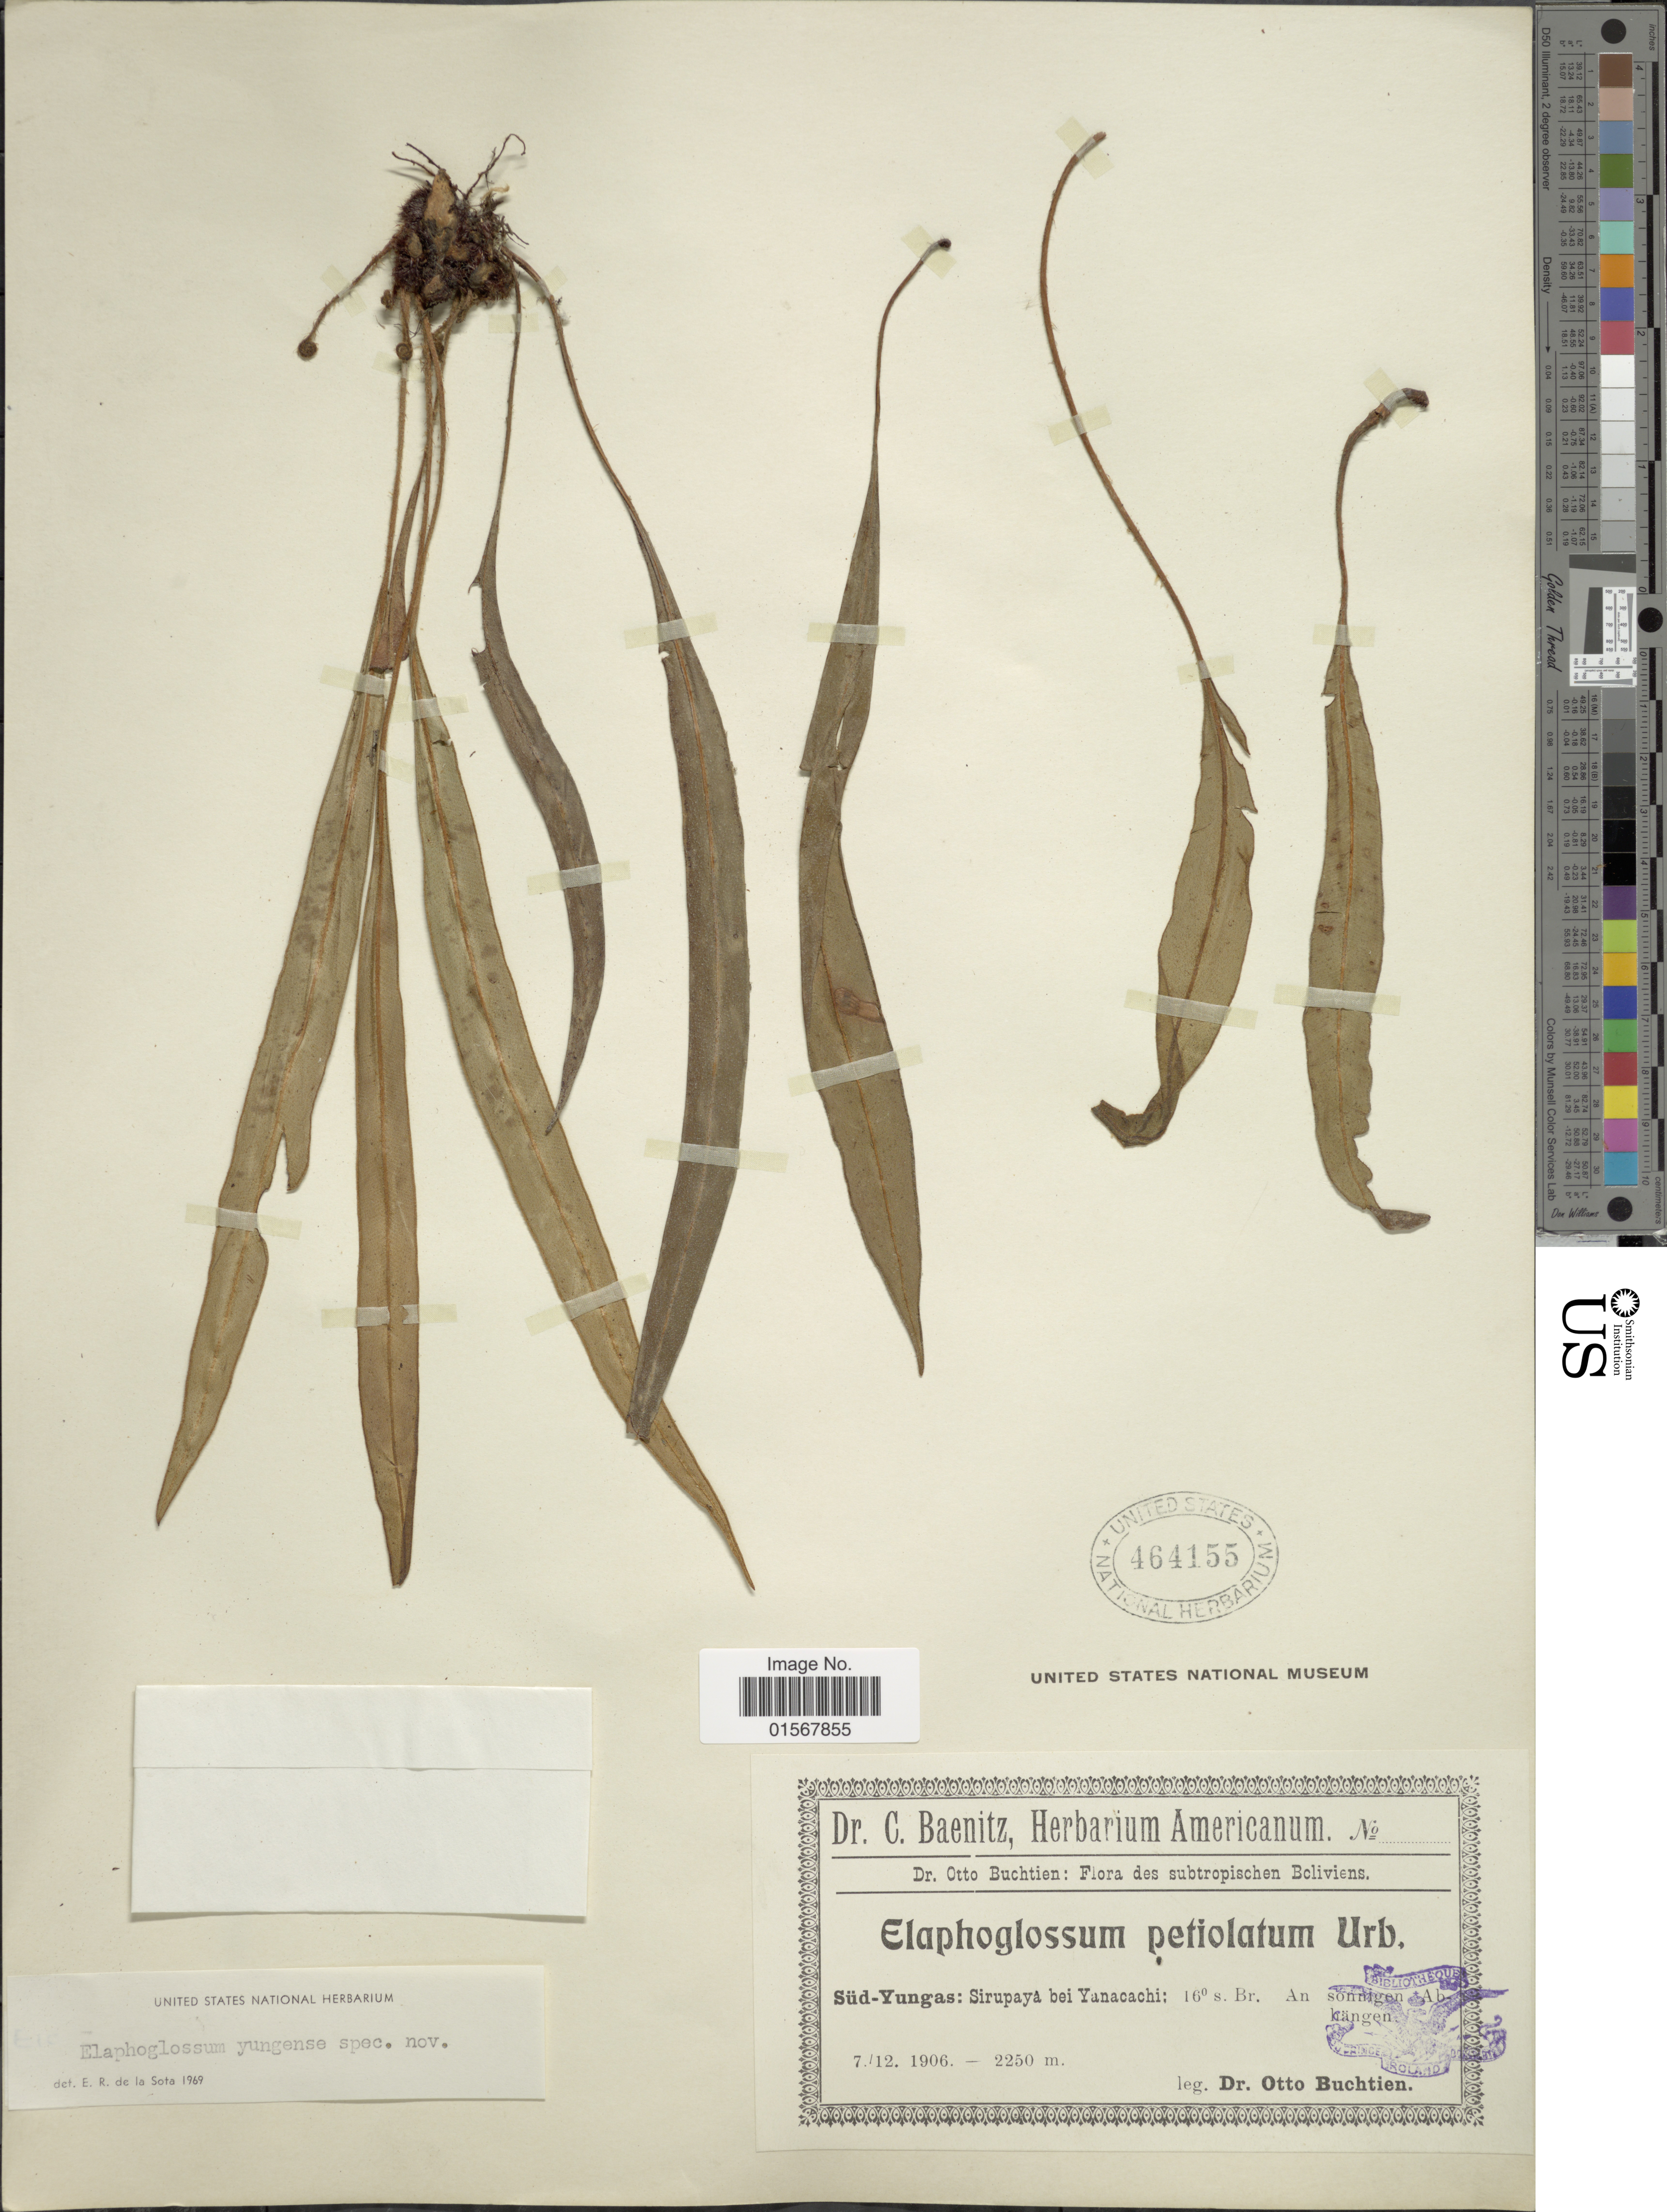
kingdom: Plantae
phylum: Tracheophyta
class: Polypodiopsida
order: Polypodiales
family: Dryopteridaceae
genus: Elaphoglossum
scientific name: Elaphoglossum yungense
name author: de la Sota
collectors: O. Buchtien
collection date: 1906-12-07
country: Bolivia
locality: Sud-Yungas: Sirupaya bei Yanacachi; 16º s. Br. An sonnigen Abkangen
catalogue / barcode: US 464155